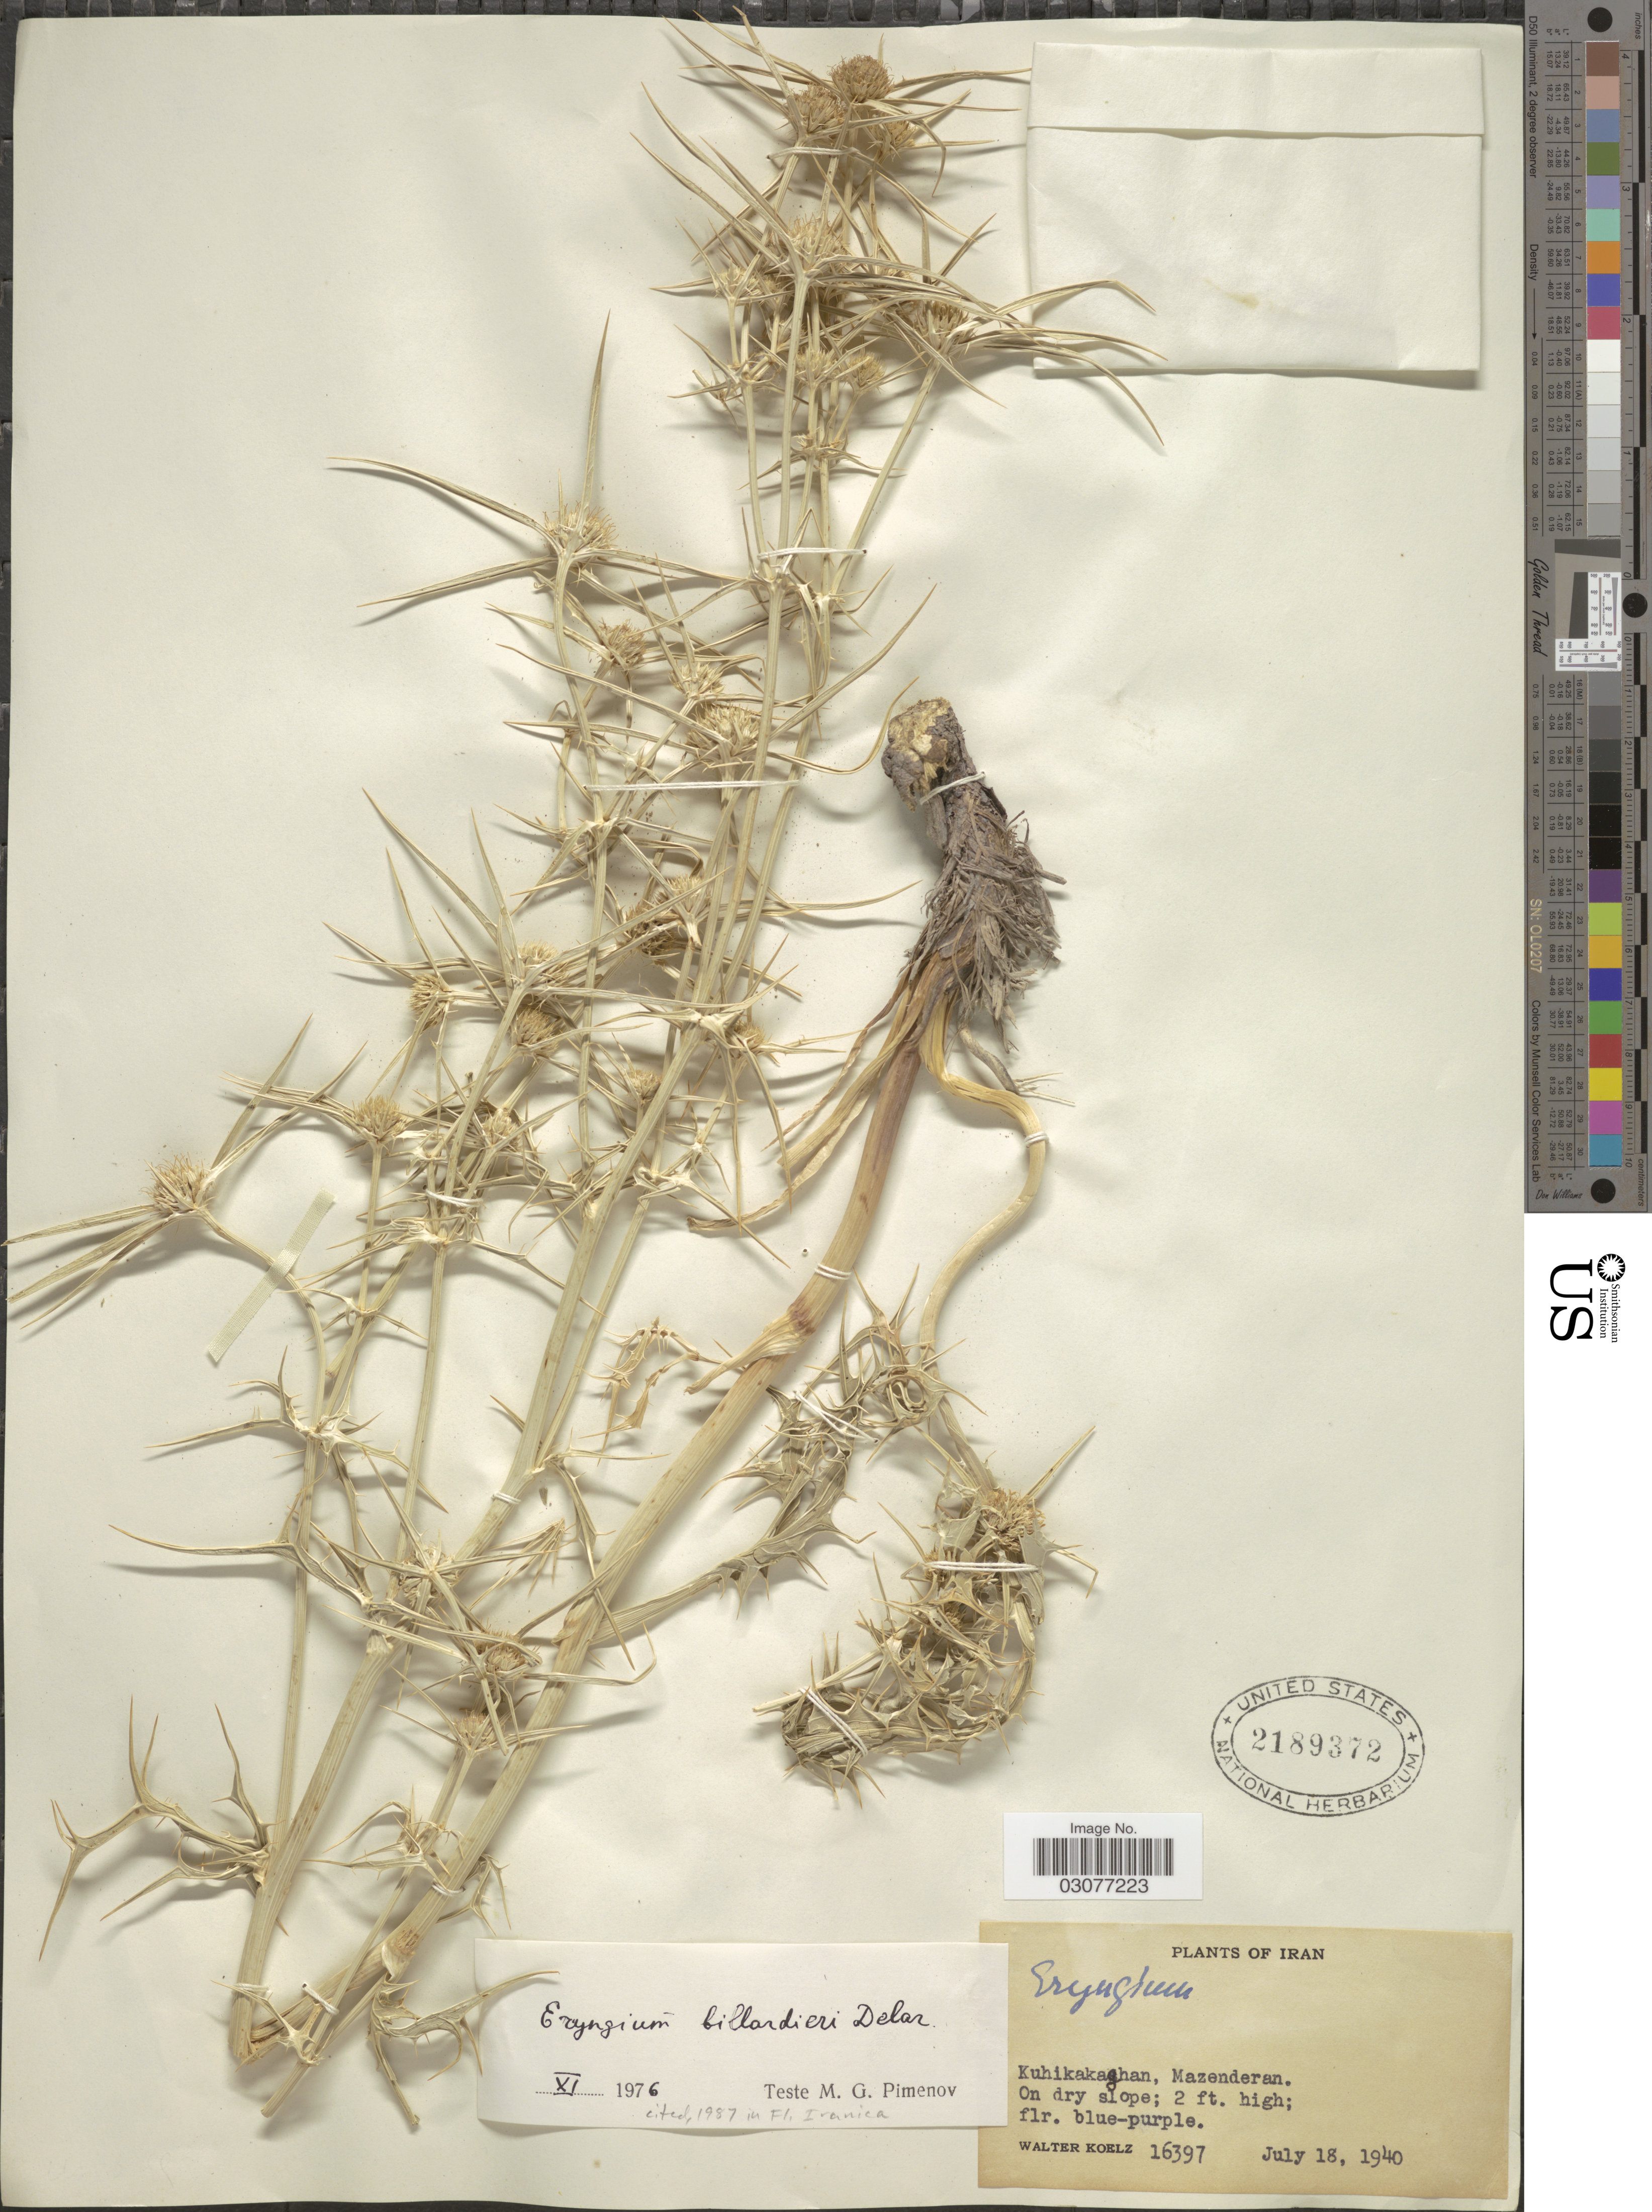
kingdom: Plantae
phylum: Tracheophyta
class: Magnoliopsida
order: Apiales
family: Apiaceae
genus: Eryngium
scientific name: Eryngium billardierei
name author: F. Delaroche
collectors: W. N. Koelz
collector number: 16397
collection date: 1940-07-18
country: Iran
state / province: Mazandaran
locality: Kuhikakaghan, Mazenderan.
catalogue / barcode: US 2189372